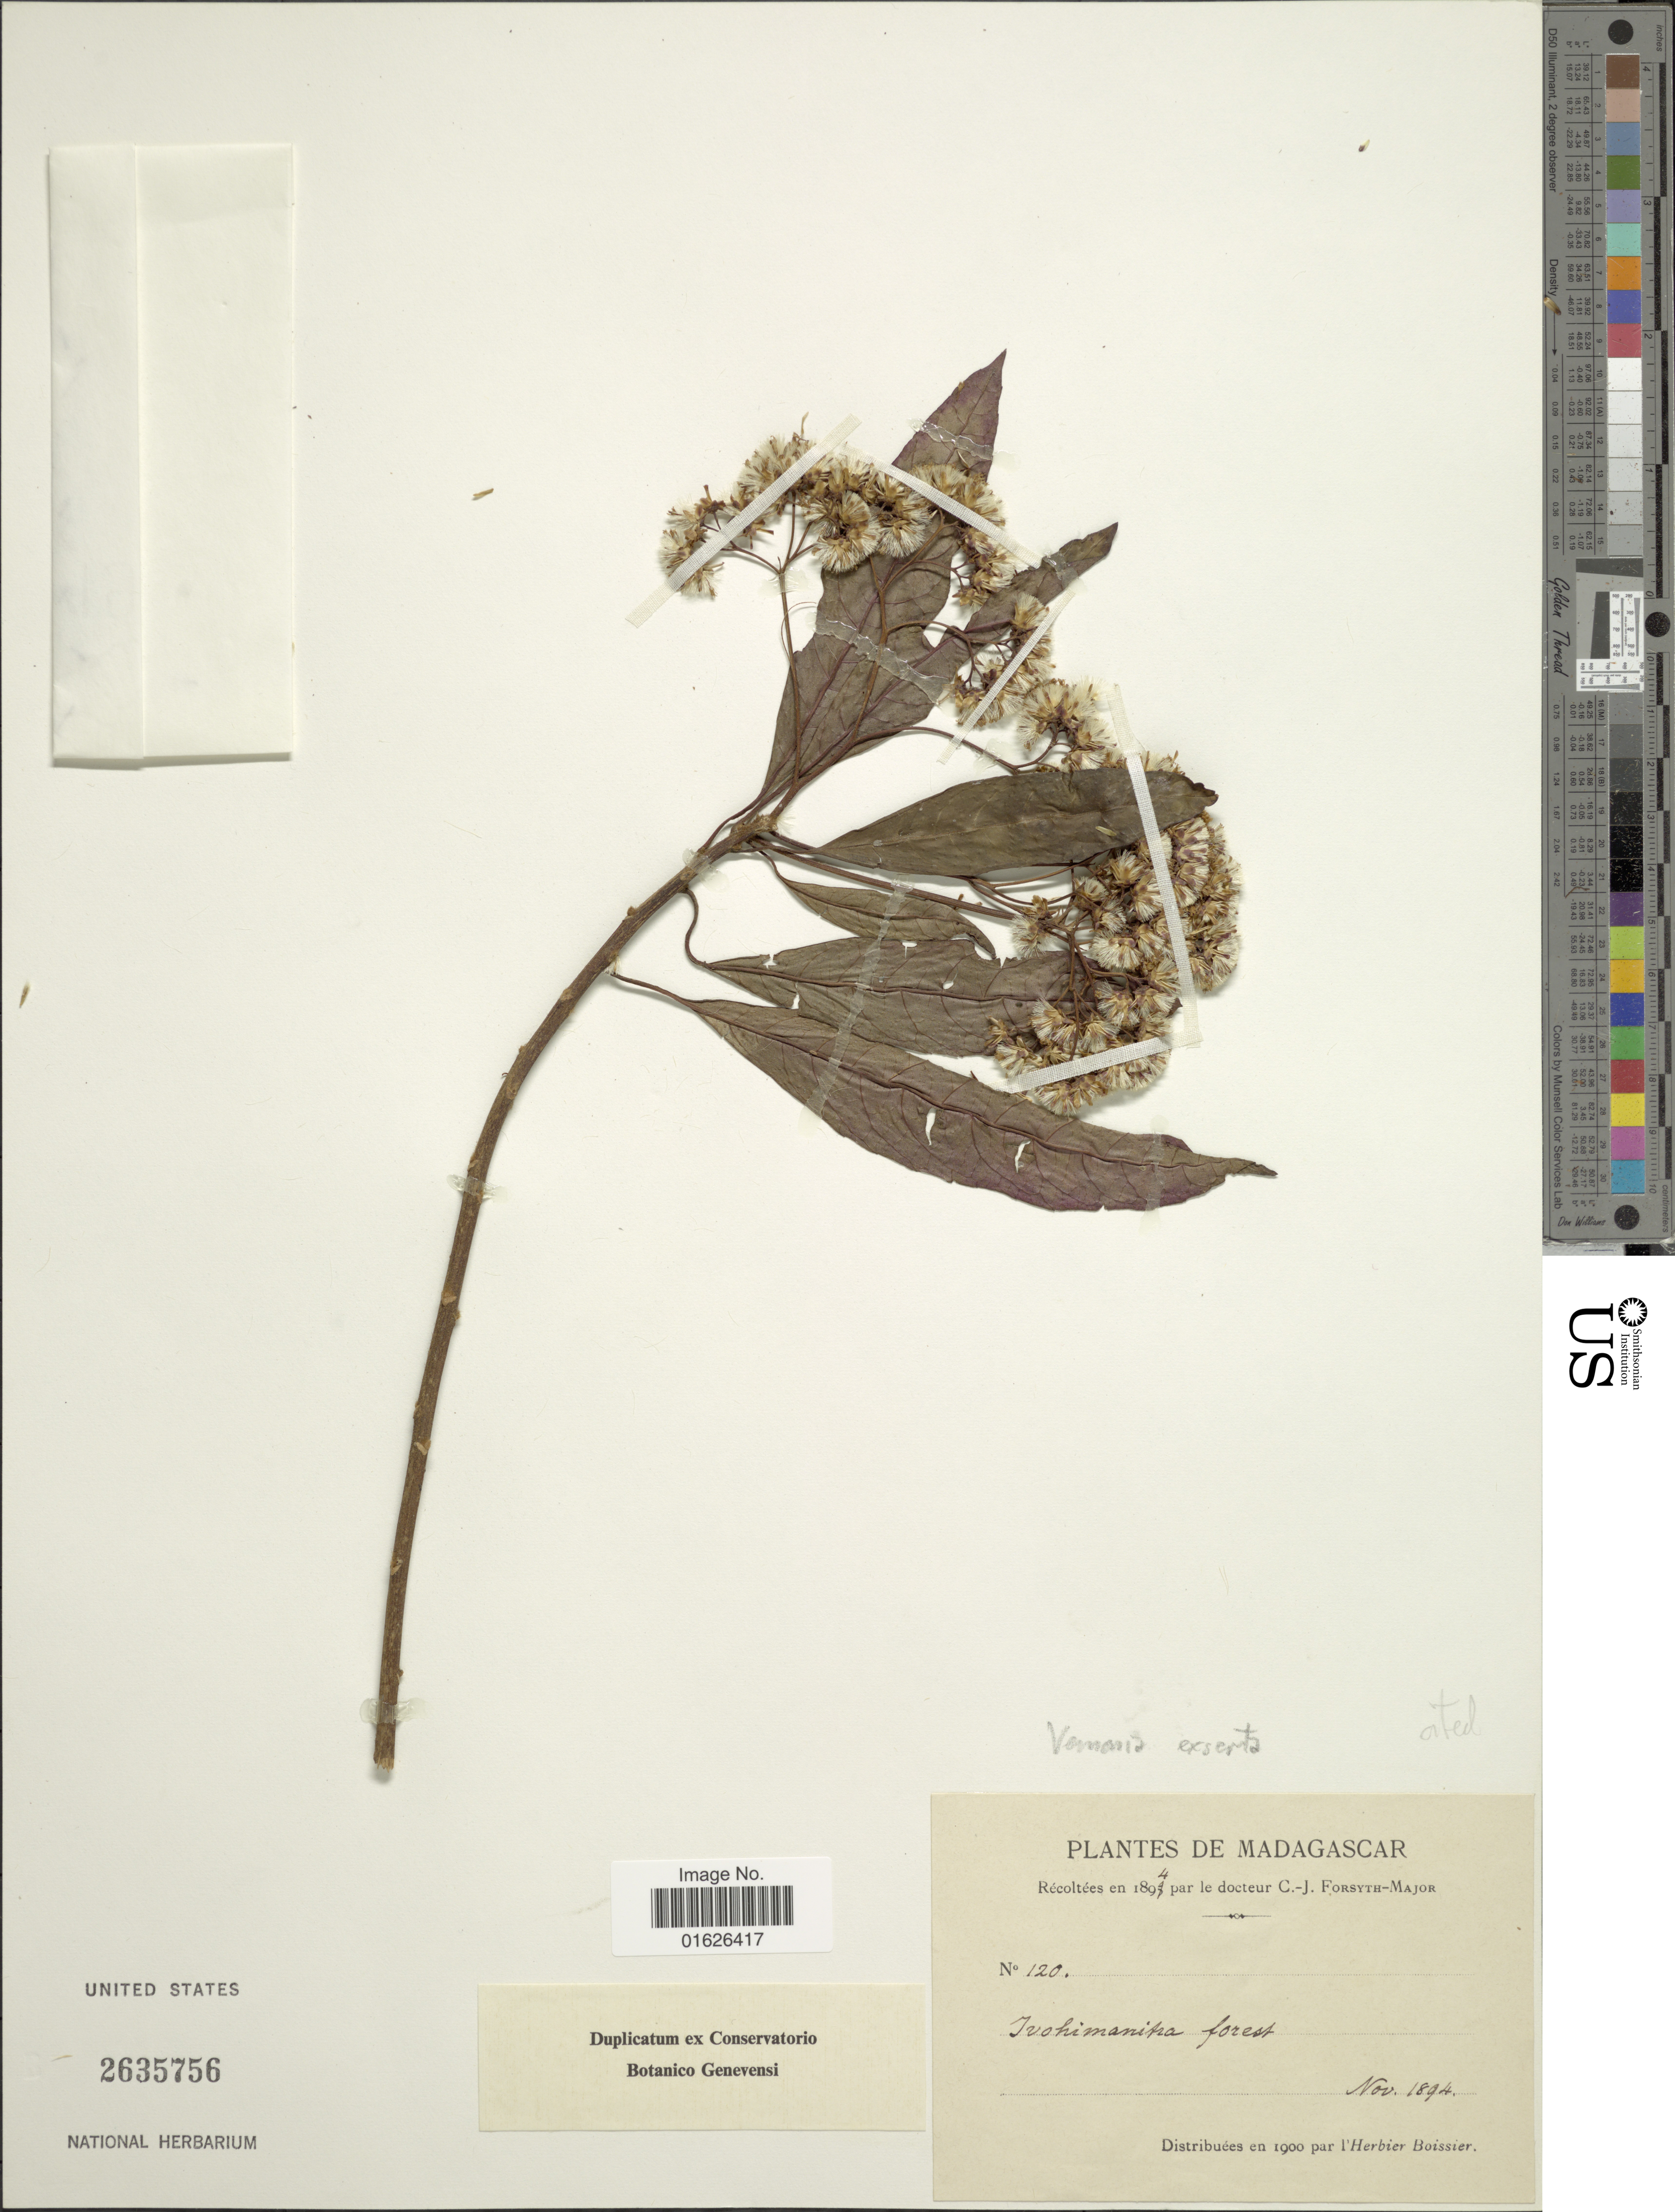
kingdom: Plantae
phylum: Tracheophyta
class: Magnoliopsida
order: Asterales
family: Asteraceae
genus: Gymnanthemum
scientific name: Gymnanthemum exsertum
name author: (Baker) H. Rob.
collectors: C. I. Forsyth-Major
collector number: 120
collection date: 1894-11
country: Madagascar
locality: Ivohimantra forest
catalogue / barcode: US 2635756